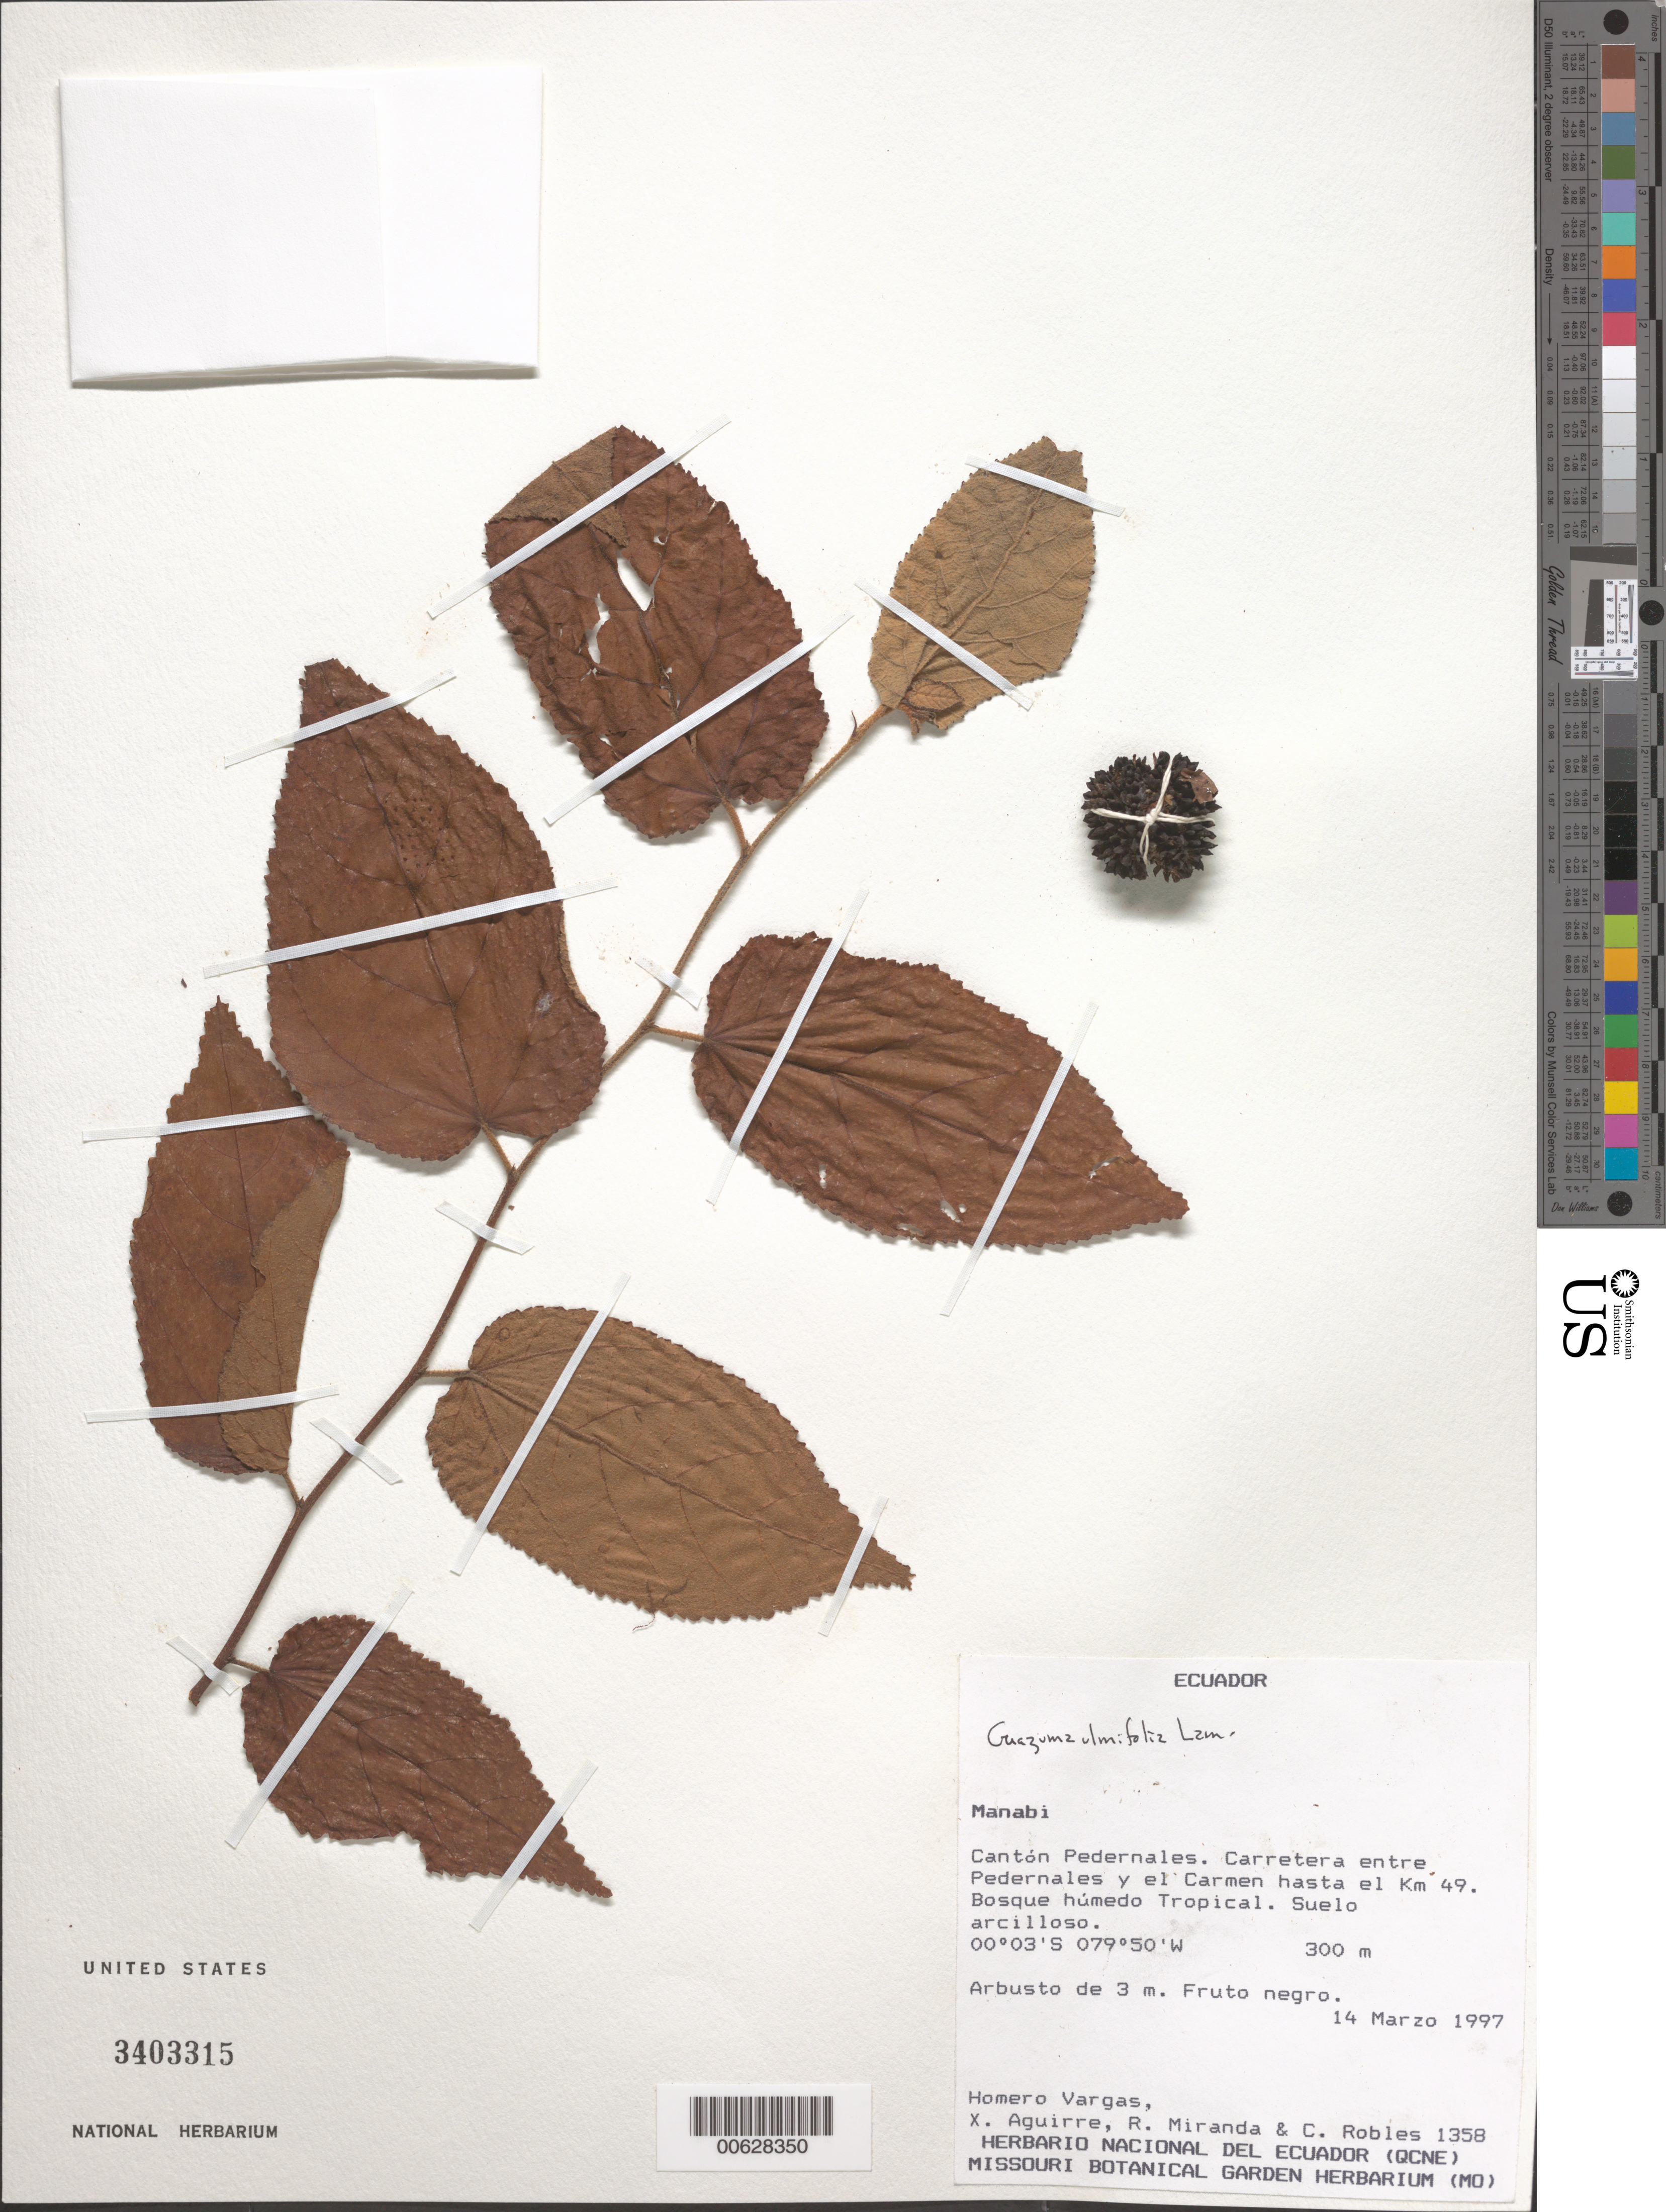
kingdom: Plantae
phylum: Tracheophyta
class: Magnoliopsida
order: Malvales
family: Malvaceae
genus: Guazuma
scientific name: Guazuma ulmifolia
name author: Lam.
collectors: H. Vargas, X. Aguirre, R. Miranda & C. Robles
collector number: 1358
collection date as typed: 14 Mar 1997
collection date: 1997-03-14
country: Ecuador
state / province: Manabí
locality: Cantón Pedernales. Carretera entre Pedernales y el Carmen hasta el km 49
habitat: Bosque húmedo tropical, suelo arcilloso.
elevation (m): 300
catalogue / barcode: US 3403315